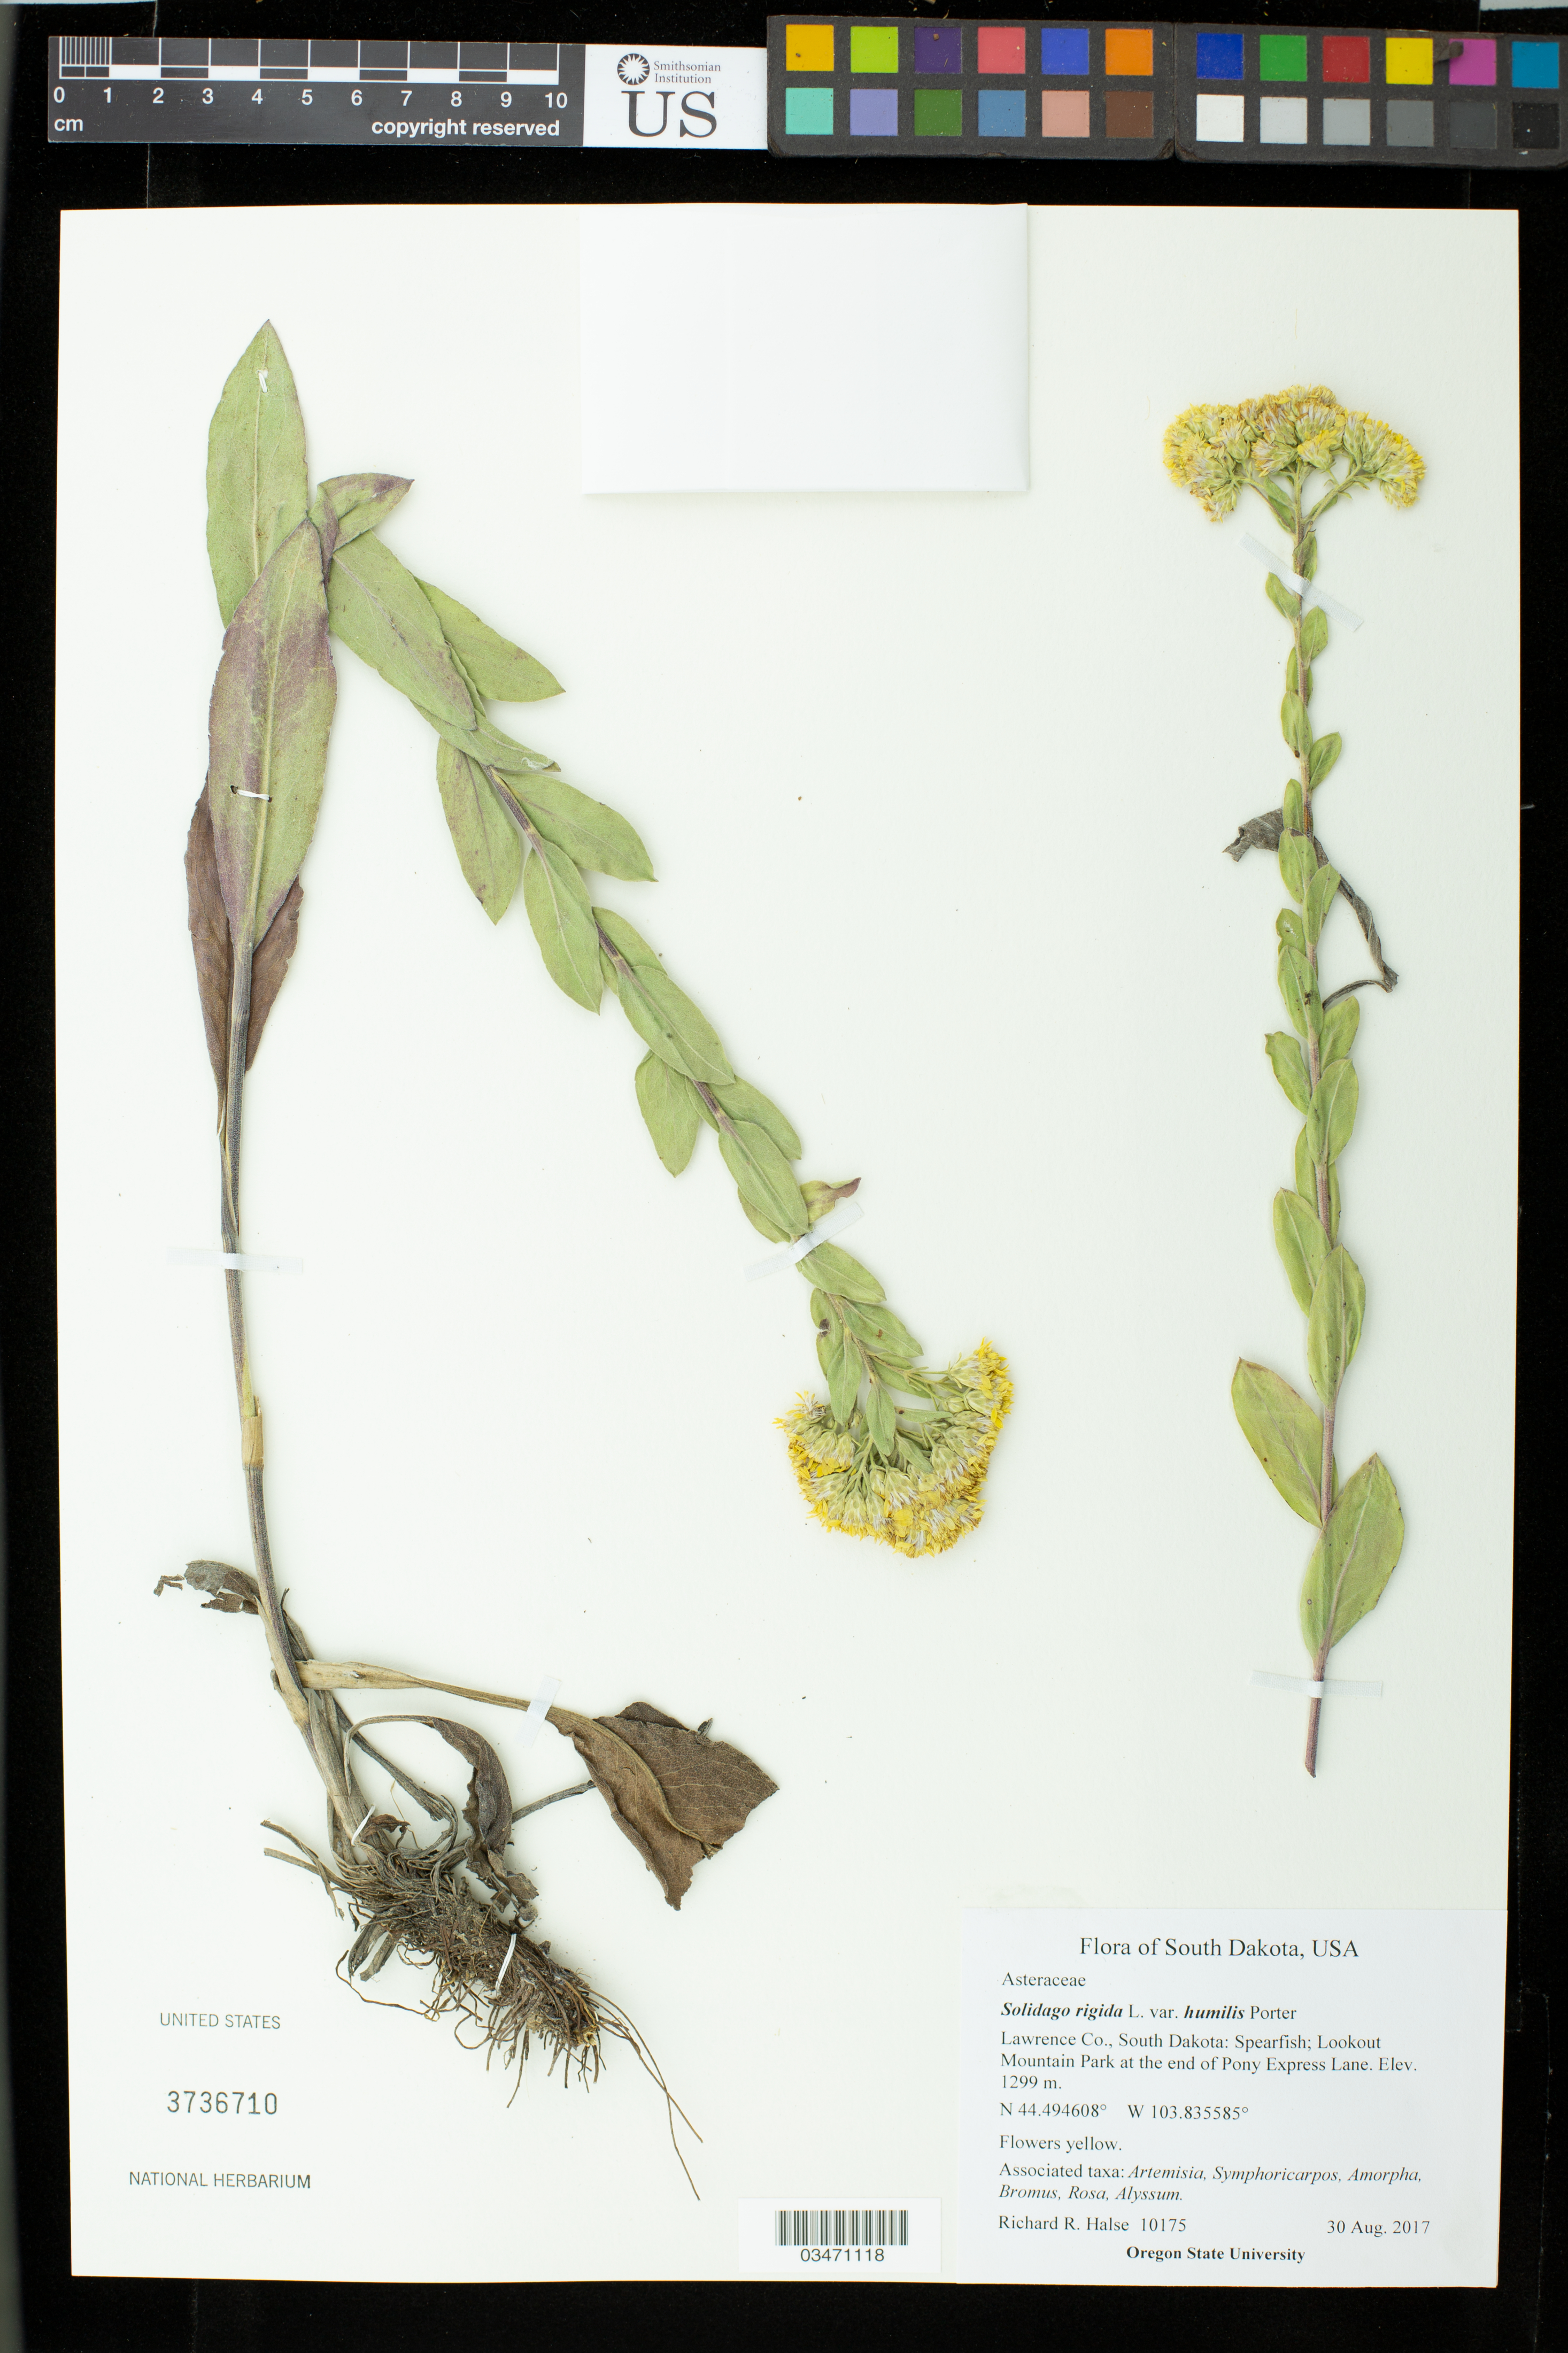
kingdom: Plantae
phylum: Tracheophyta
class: Magnoliopsida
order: Asterales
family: Asteraceae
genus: Solidago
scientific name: Solidago rigida subsp. humilis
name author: (Porter) S.B. Heard & Semple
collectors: R. Halse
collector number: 10175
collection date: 2017-08-30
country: United States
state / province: South Dakota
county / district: Lawrence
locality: Spearfish; Lookout Mountain Park at the end of Pony Express Lane.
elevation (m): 1299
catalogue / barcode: US 3736710